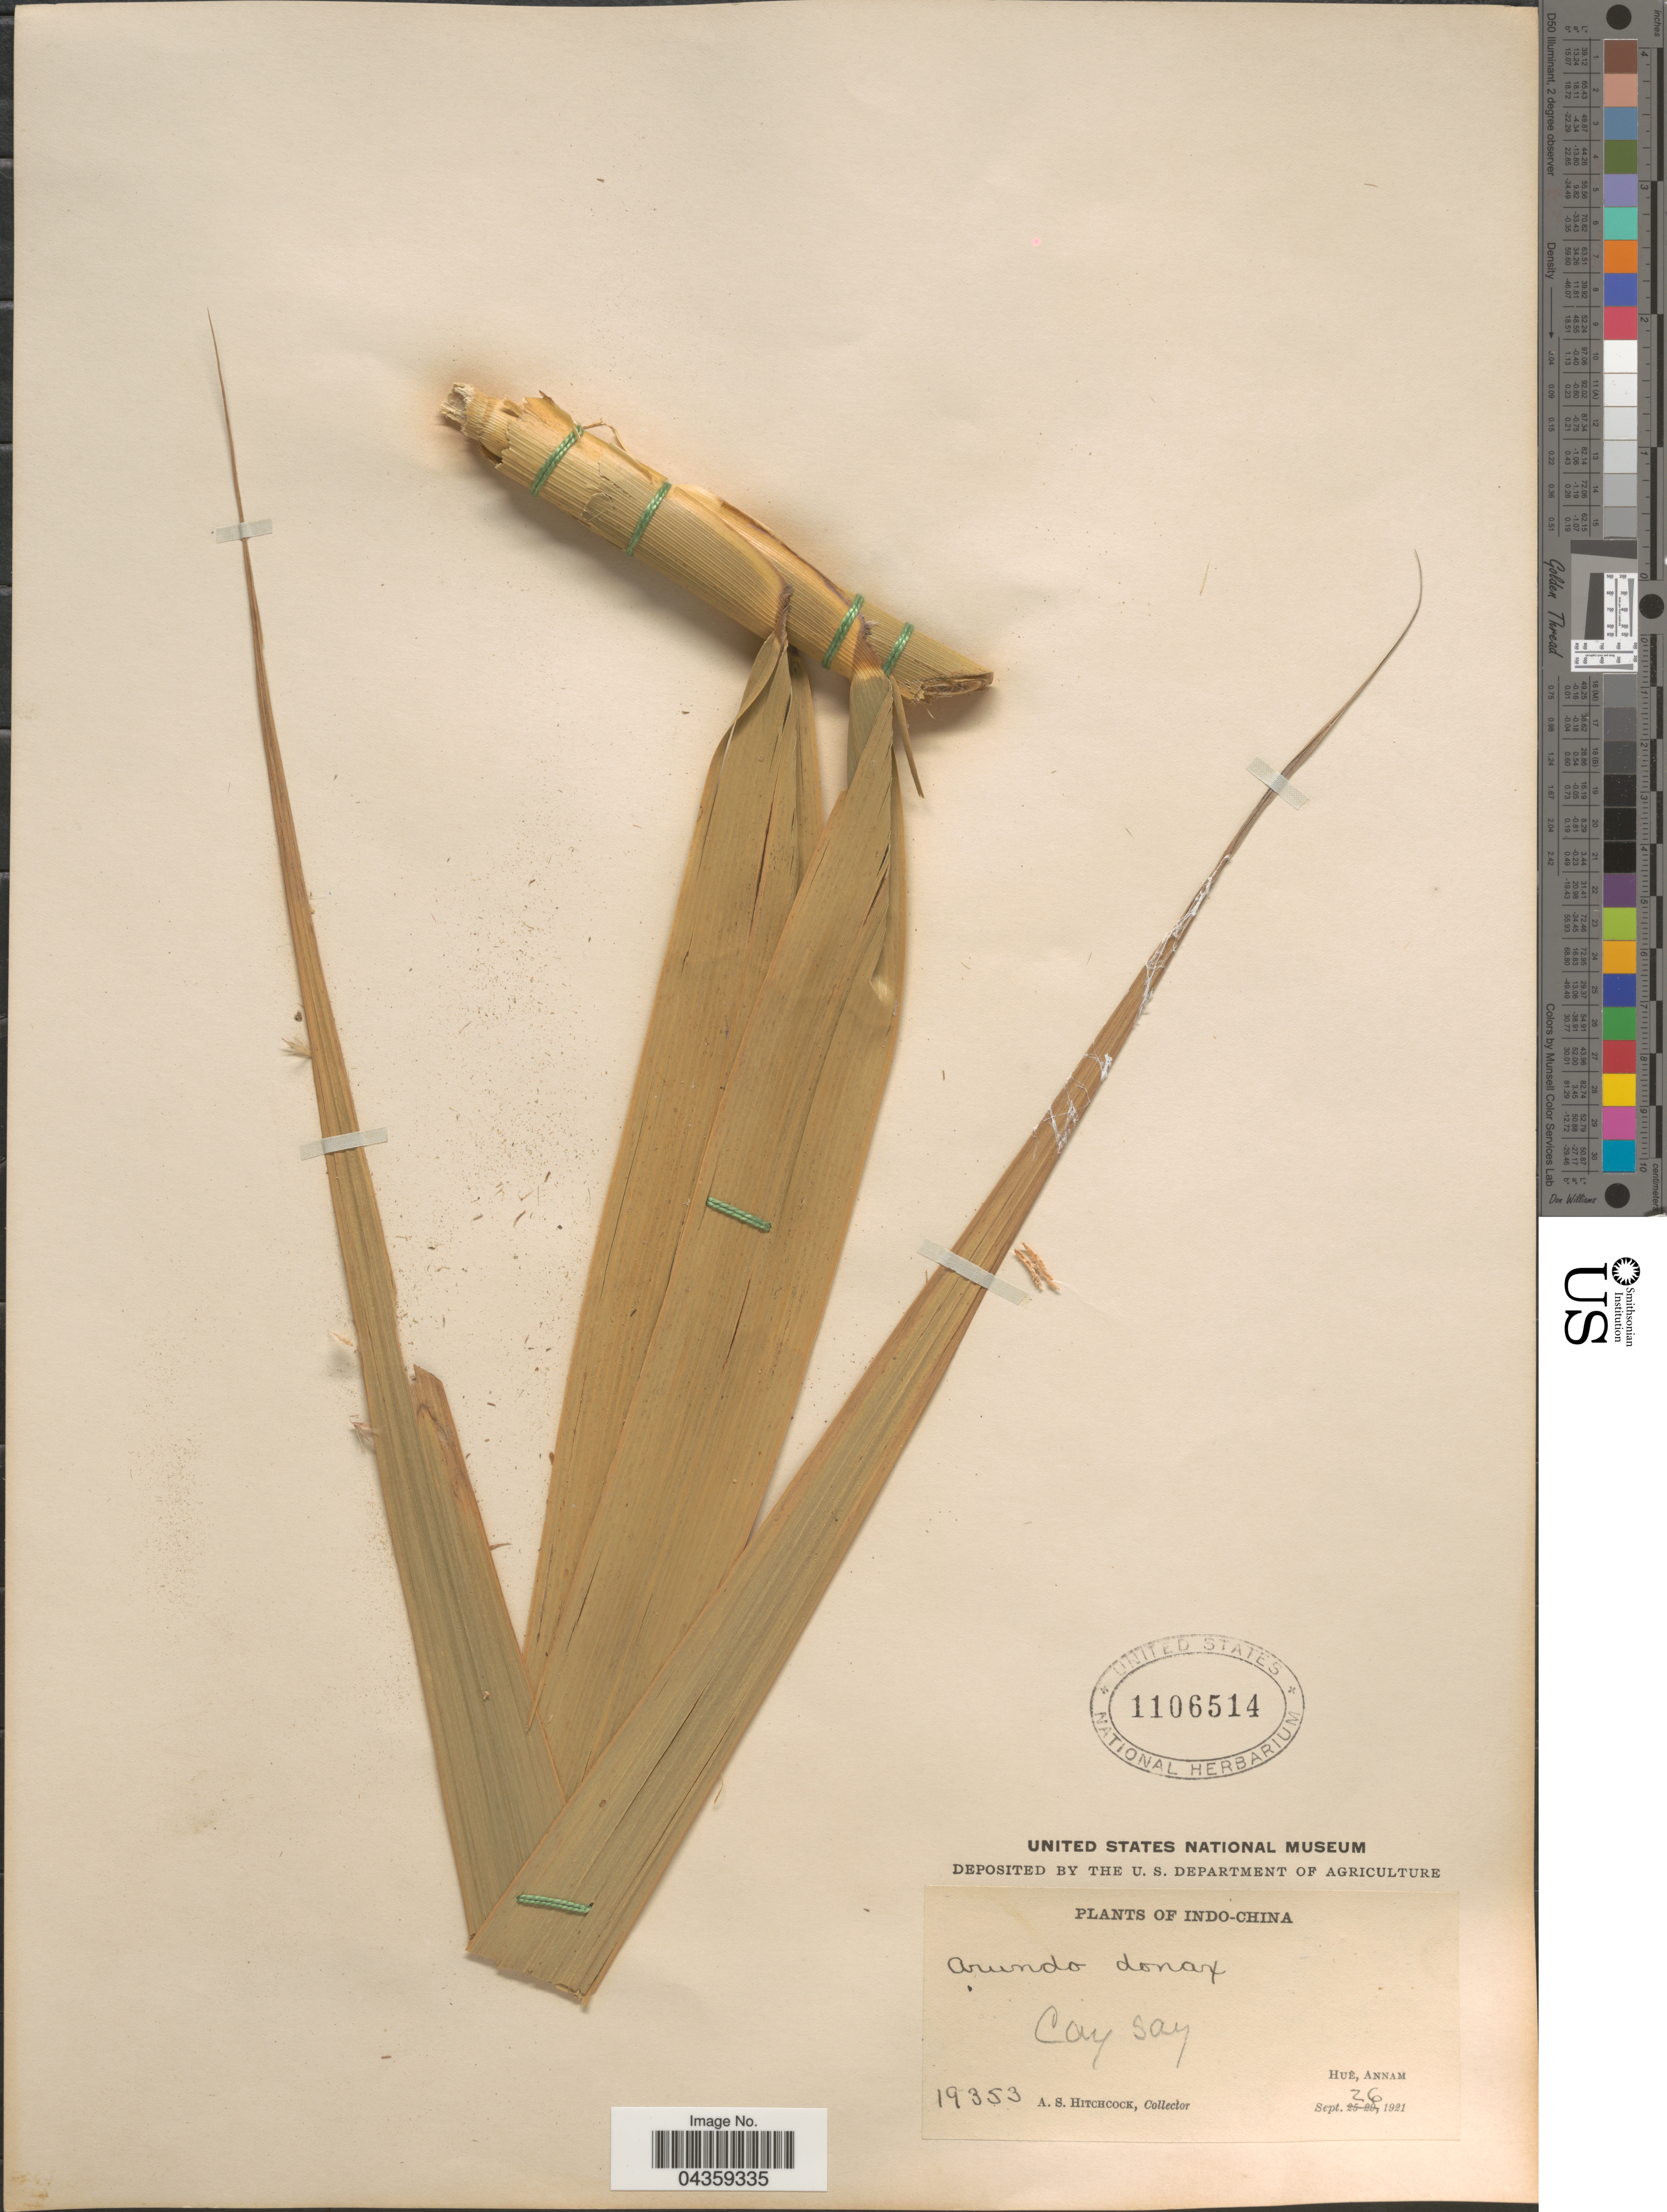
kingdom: Plantae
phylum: Tracheophyta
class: Liliopsida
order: Poales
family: Poaceae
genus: Arundo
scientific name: Arundo donax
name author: L.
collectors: A. S. Hitchcock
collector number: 19353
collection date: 1921-09-26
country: Vietnam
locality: Indo-China. Hué, Annam.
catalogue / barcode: US 1106514